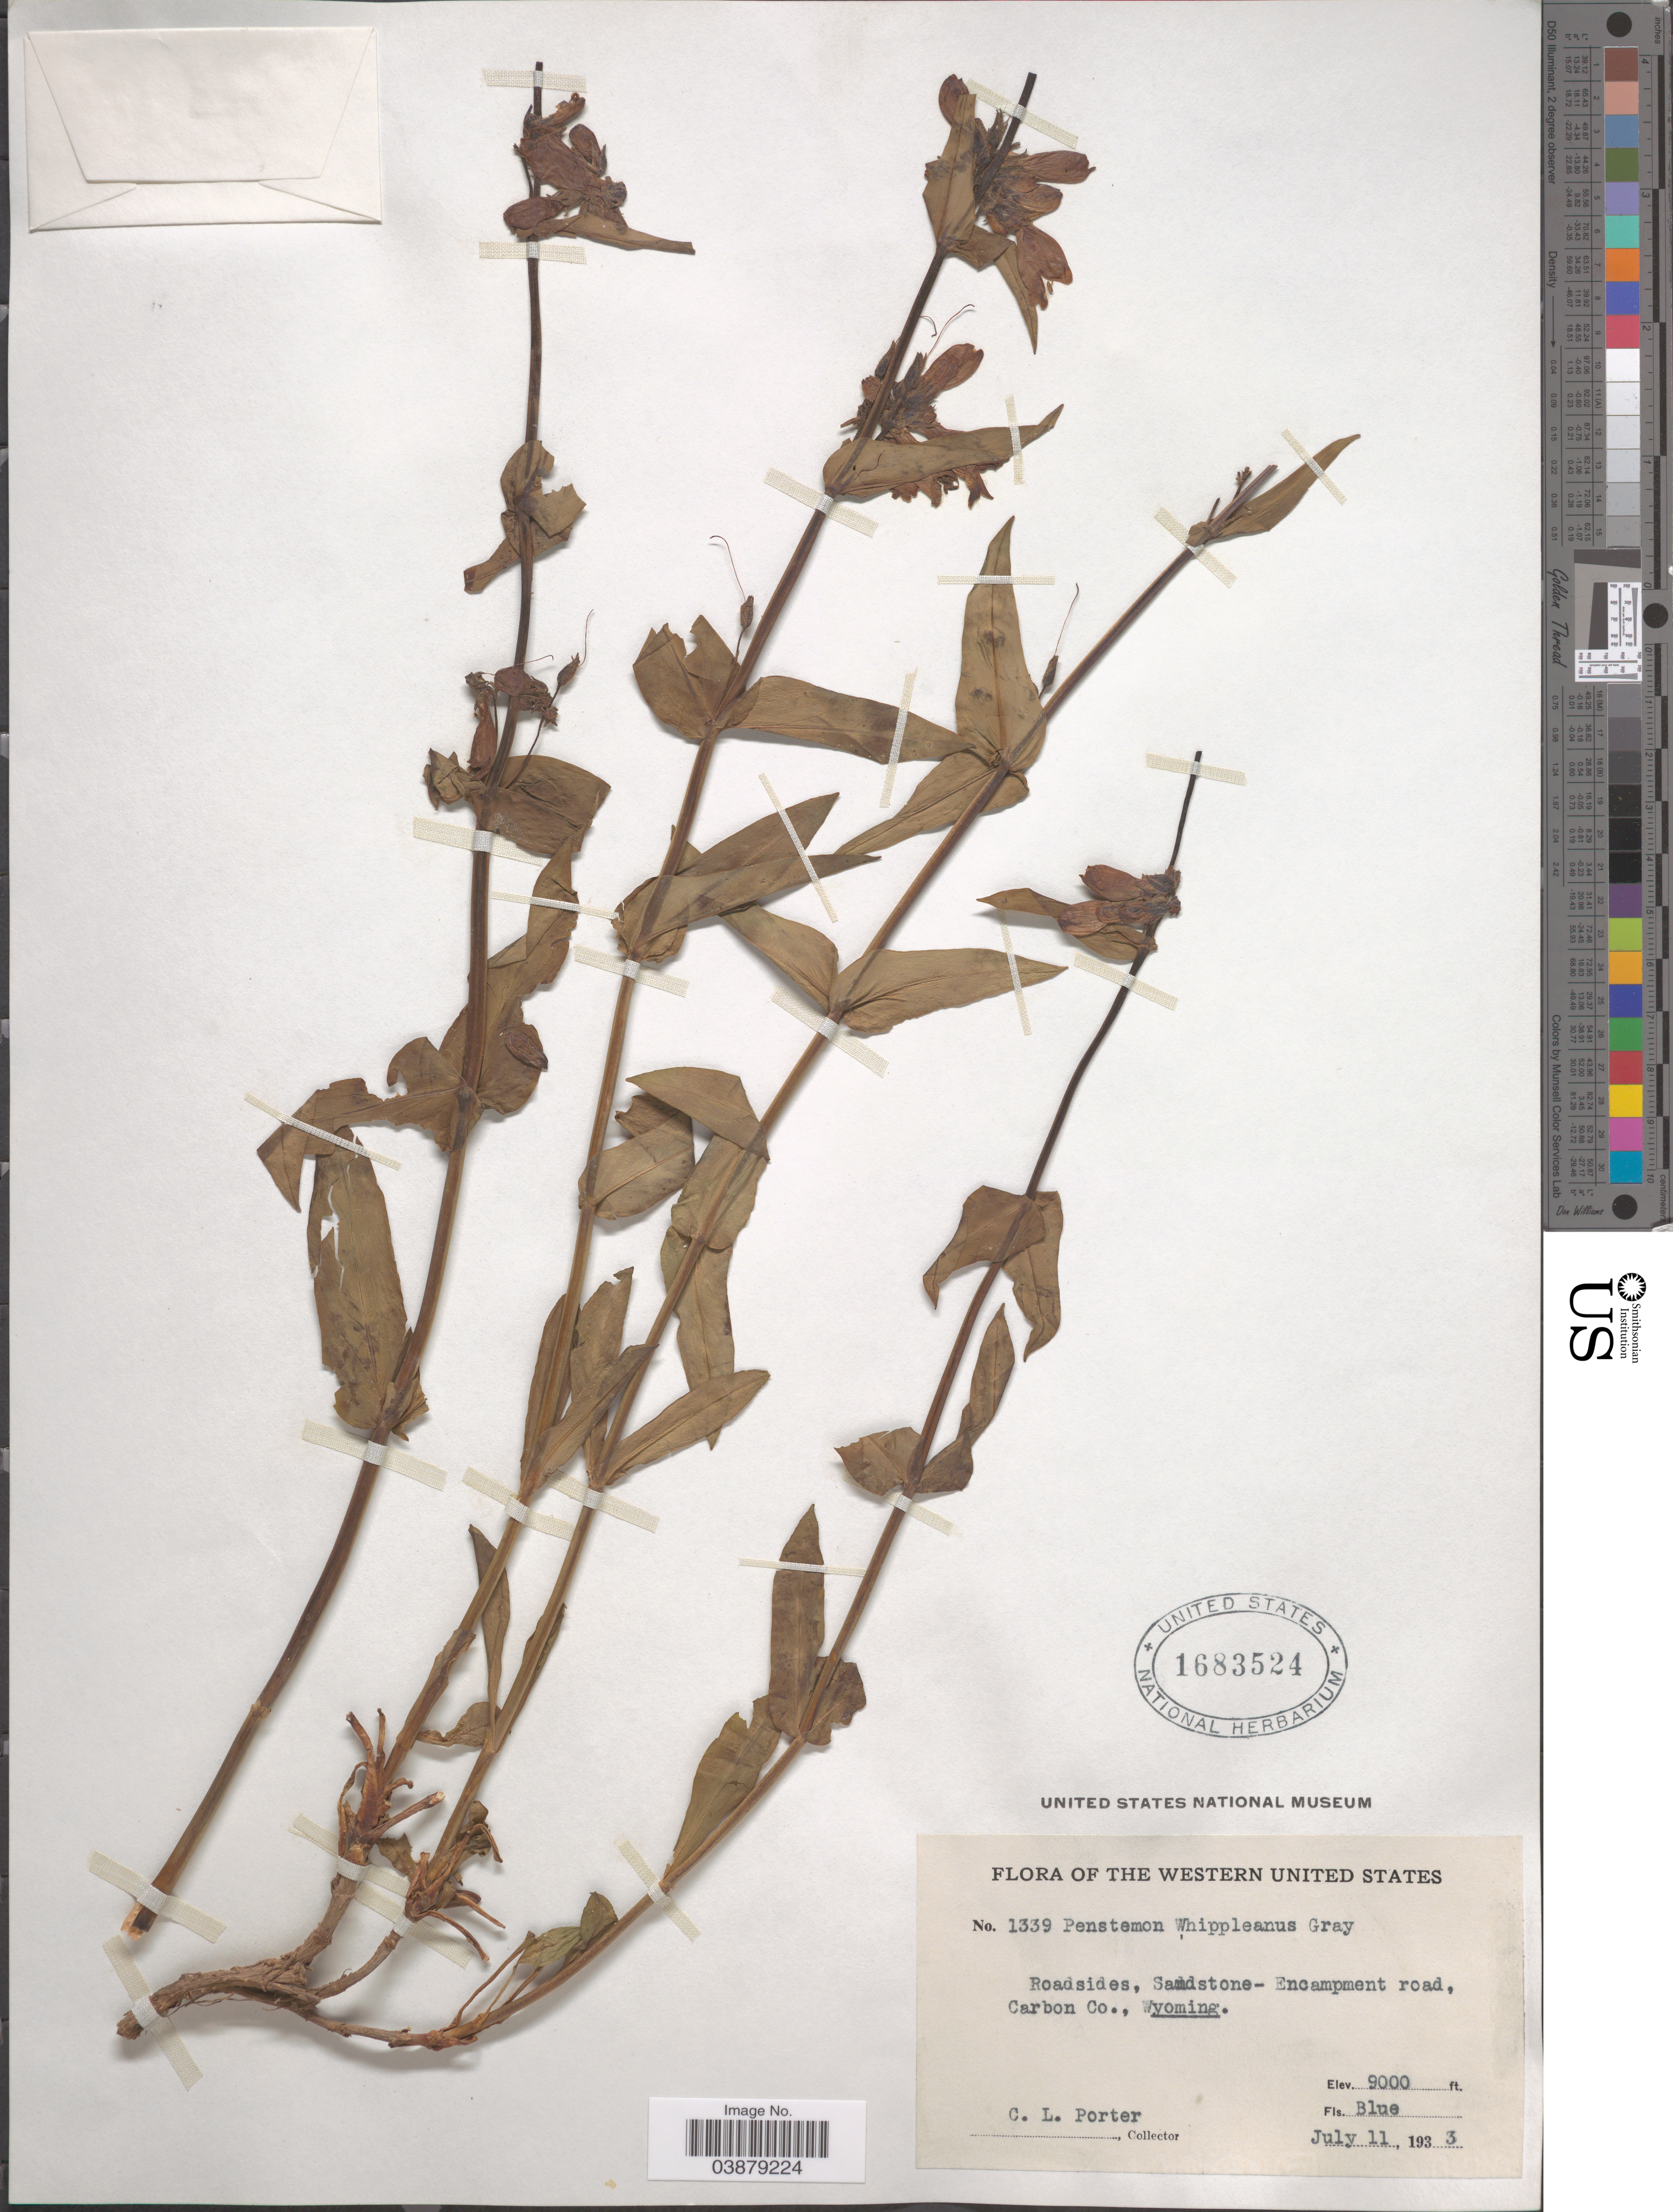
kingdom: Plantae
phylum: Tracheophyta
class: Magnoliopsida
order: Lamiales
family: Plantaginaceae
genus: Penstemon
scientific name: Penstemon whippleanus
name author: A. Gray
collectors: C. L. Porter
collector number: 1339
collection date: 1933-07-11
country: United States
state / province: Wyoming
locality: Western United States. Roadsides, Sandstone-Encampment road, Carbon Co.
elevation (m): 2743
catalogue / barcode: US 1683524